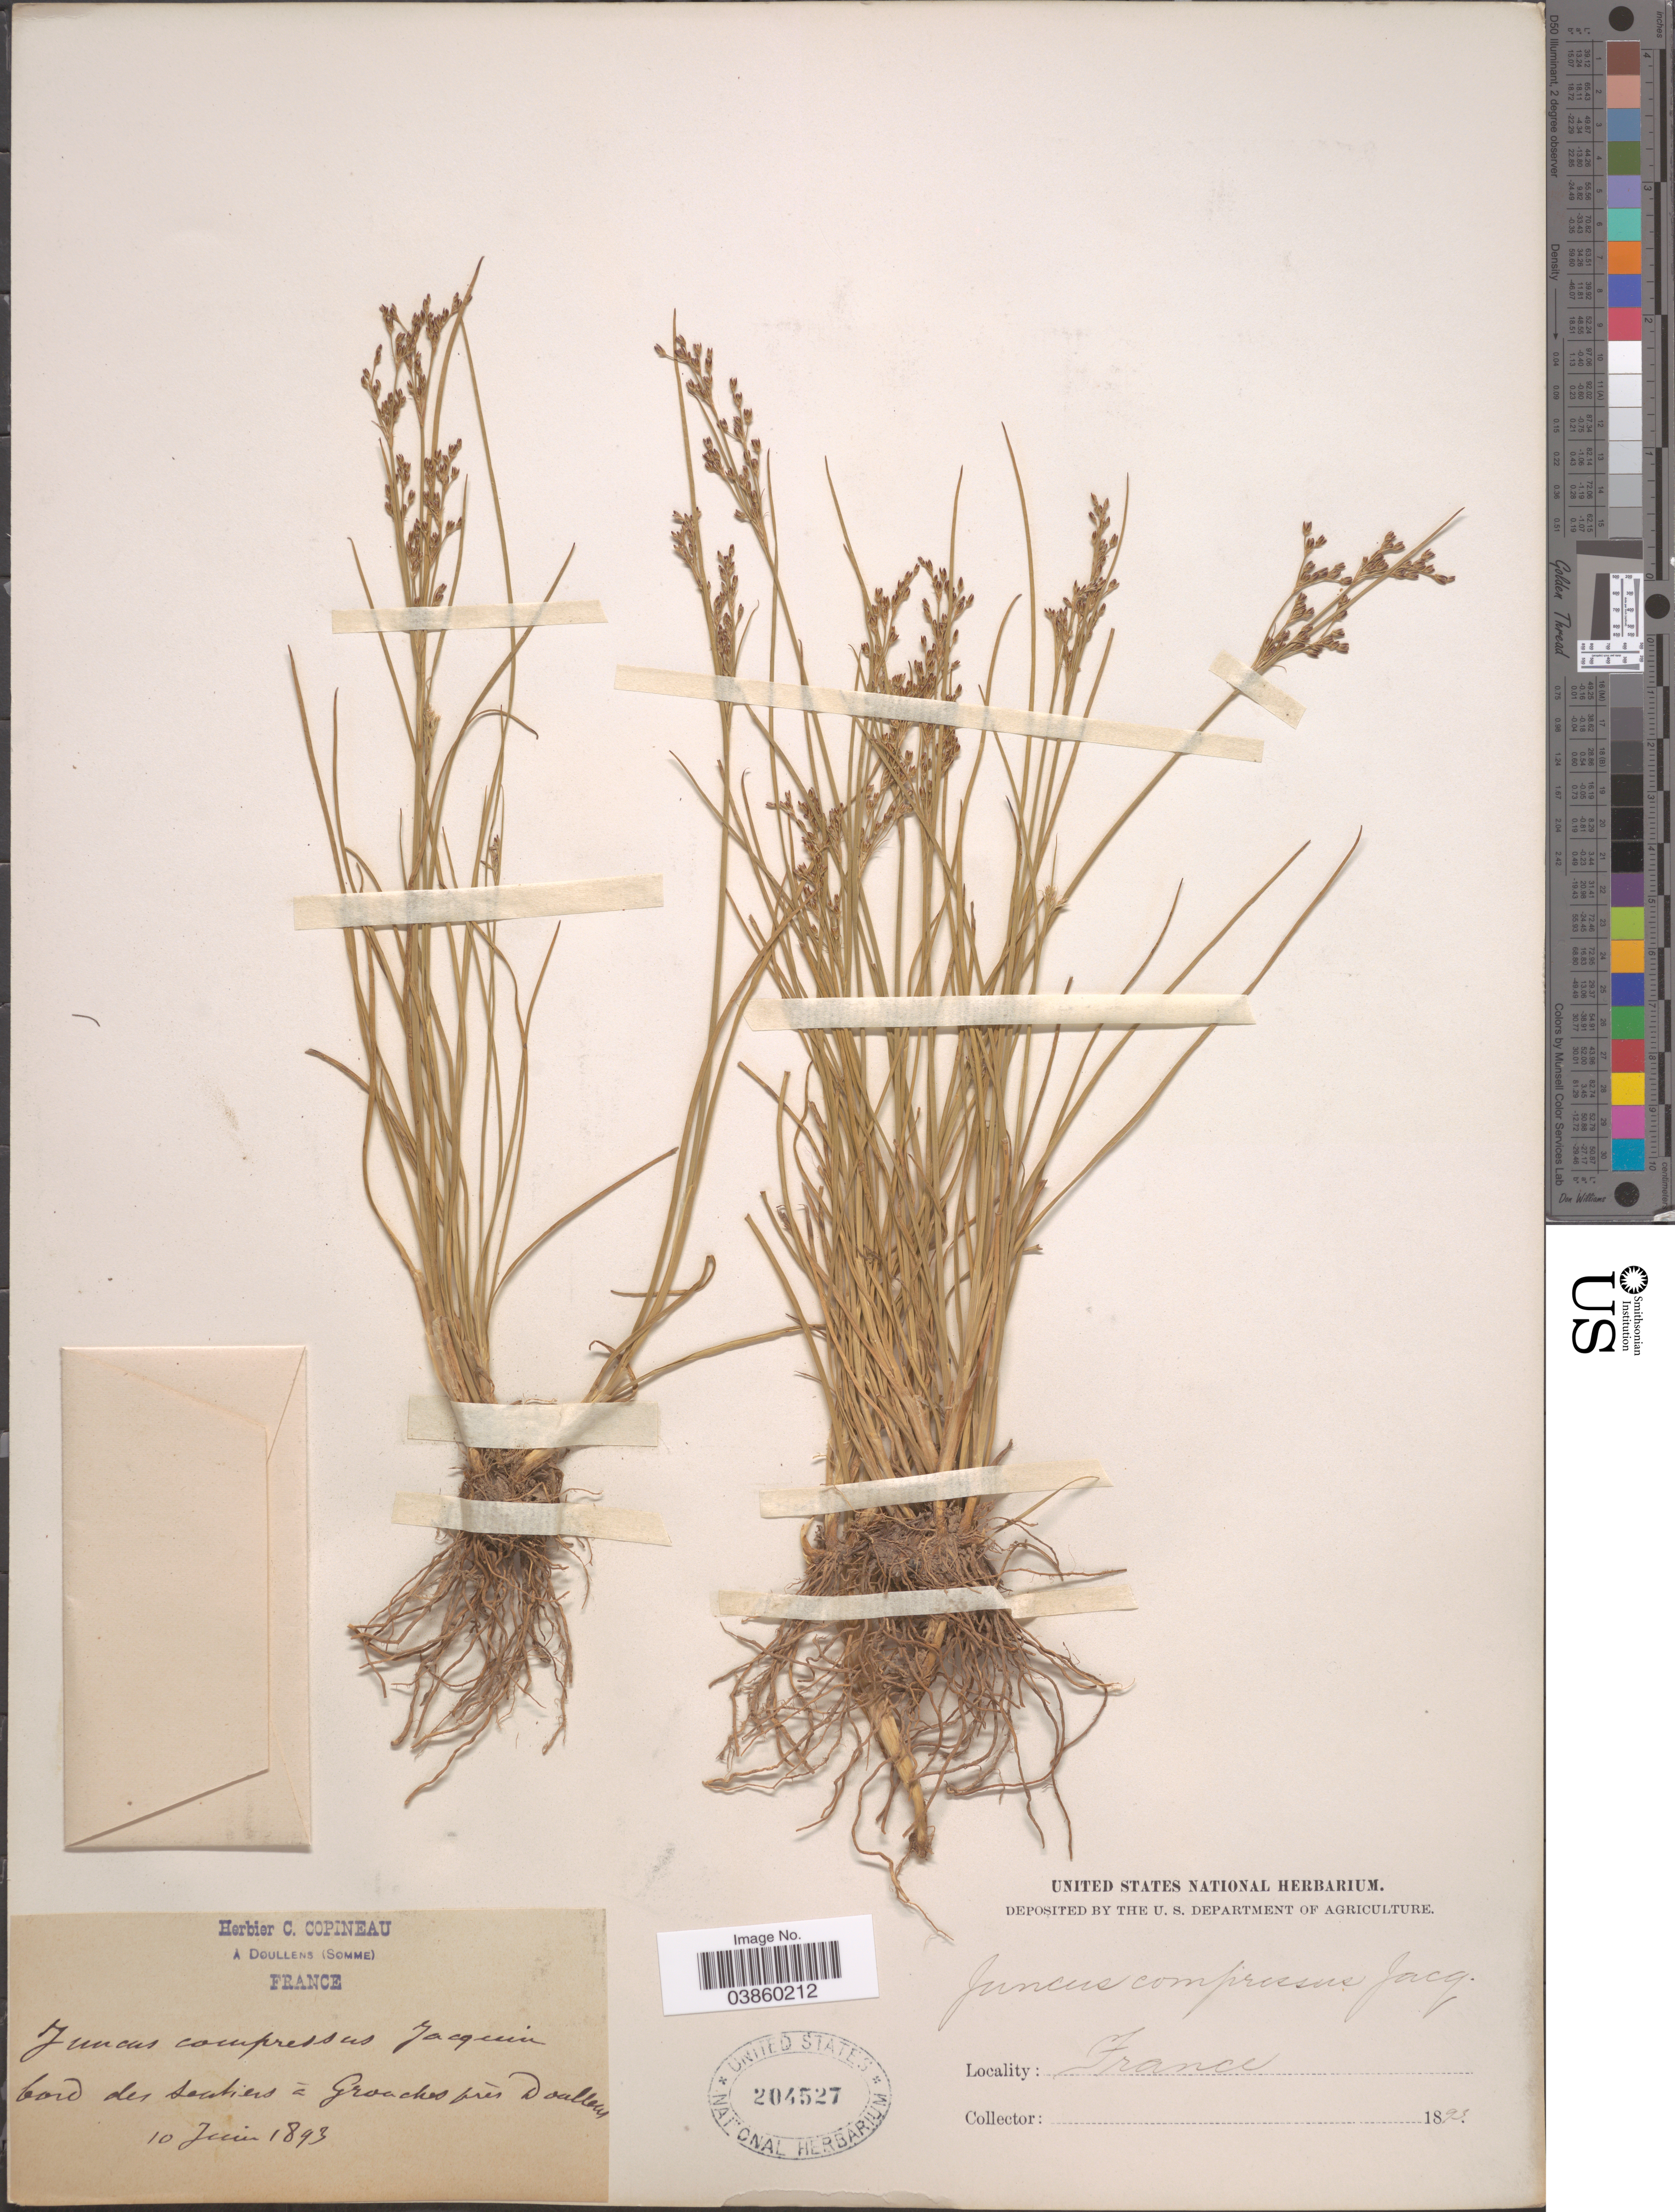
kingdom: Plantae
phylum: Tracheophyta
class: Liliopsida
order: Poales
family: Juncaceae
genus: Juncus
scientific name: Juncus compressus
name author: Jacq.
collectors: ex herb. C. Copineau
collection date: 1893-06-10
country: France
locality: Bord des sentiers à Grouches prés Doullens.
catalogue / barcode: US 204527